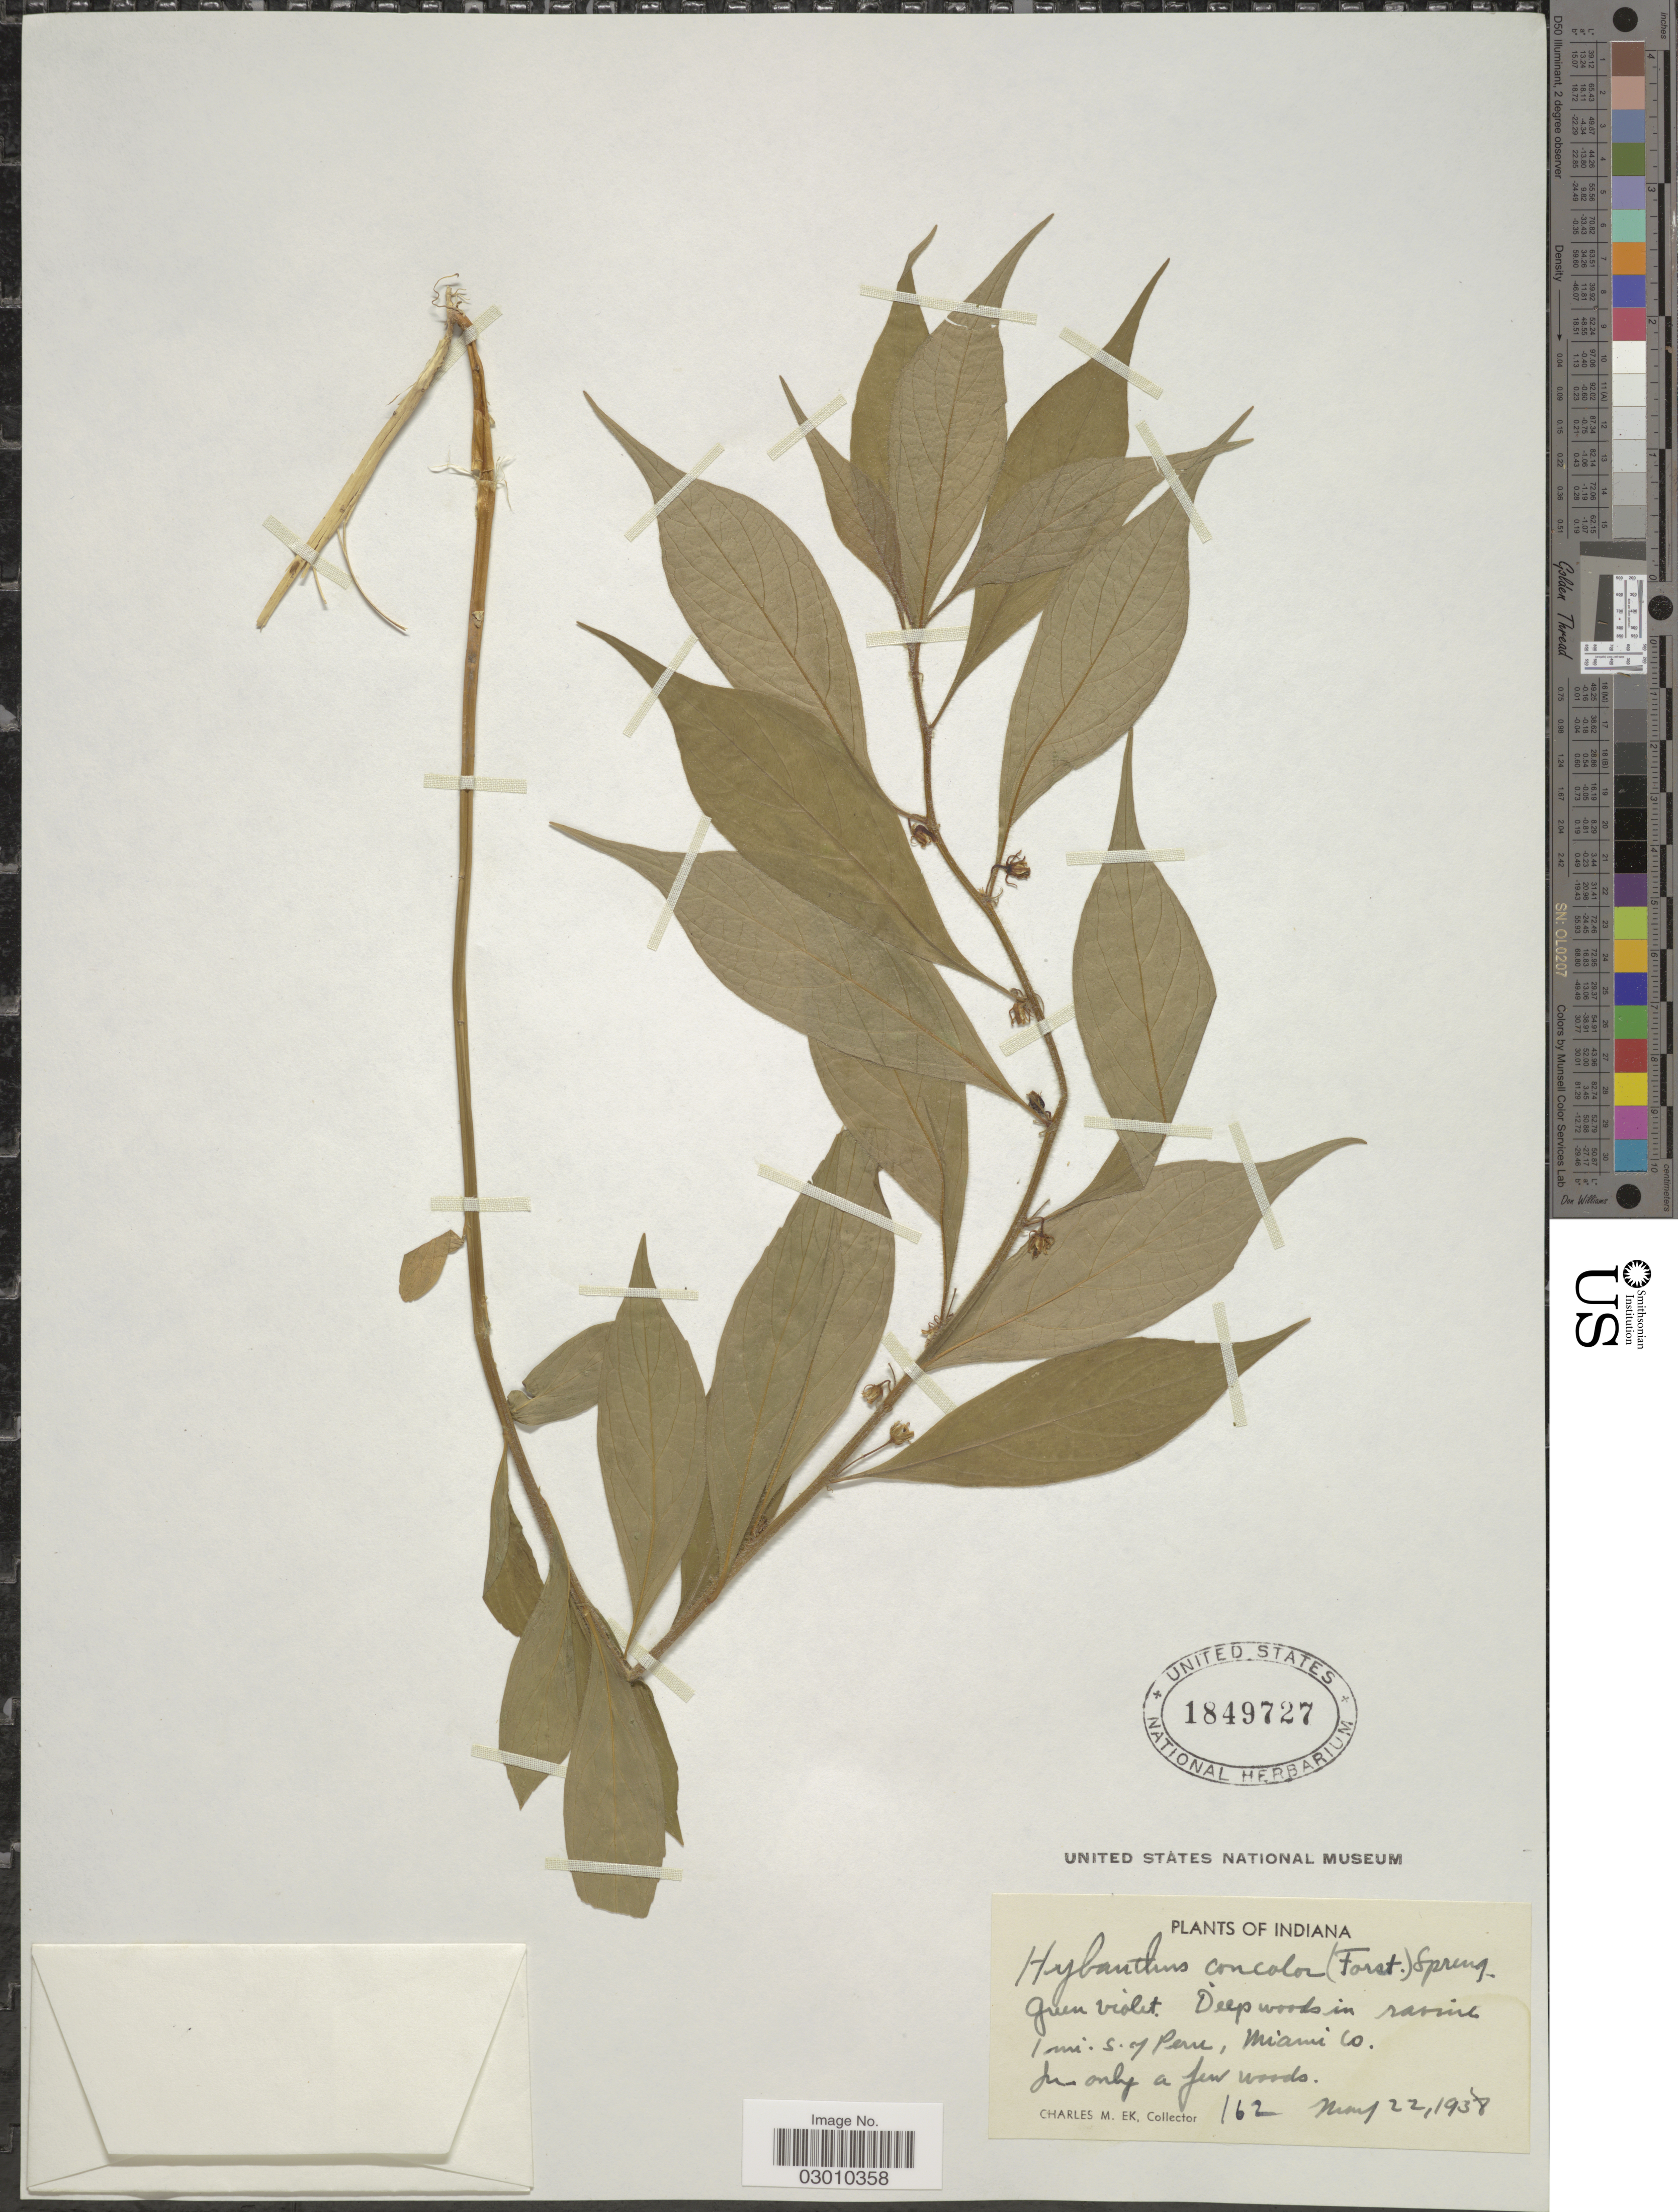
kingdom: Plantae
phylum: Tracheophyta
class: Magnoliopsida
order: Malpighiales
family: Violaceae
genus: Cubelium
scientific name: Cubelium concolor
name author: (T.F. Forst.) Raf. ex Britton & A. Br.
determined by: Strong, Mark T., (BOT), Smithsonian Institution - National Museum of Natural History (UNITED STATES)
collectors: C. Ek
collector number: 162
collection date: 1938-05-22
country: United States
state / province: Indiana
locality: Deep woods in ravine 1 mi. S. of Peru, Miami Co.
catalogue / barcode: US 1849727